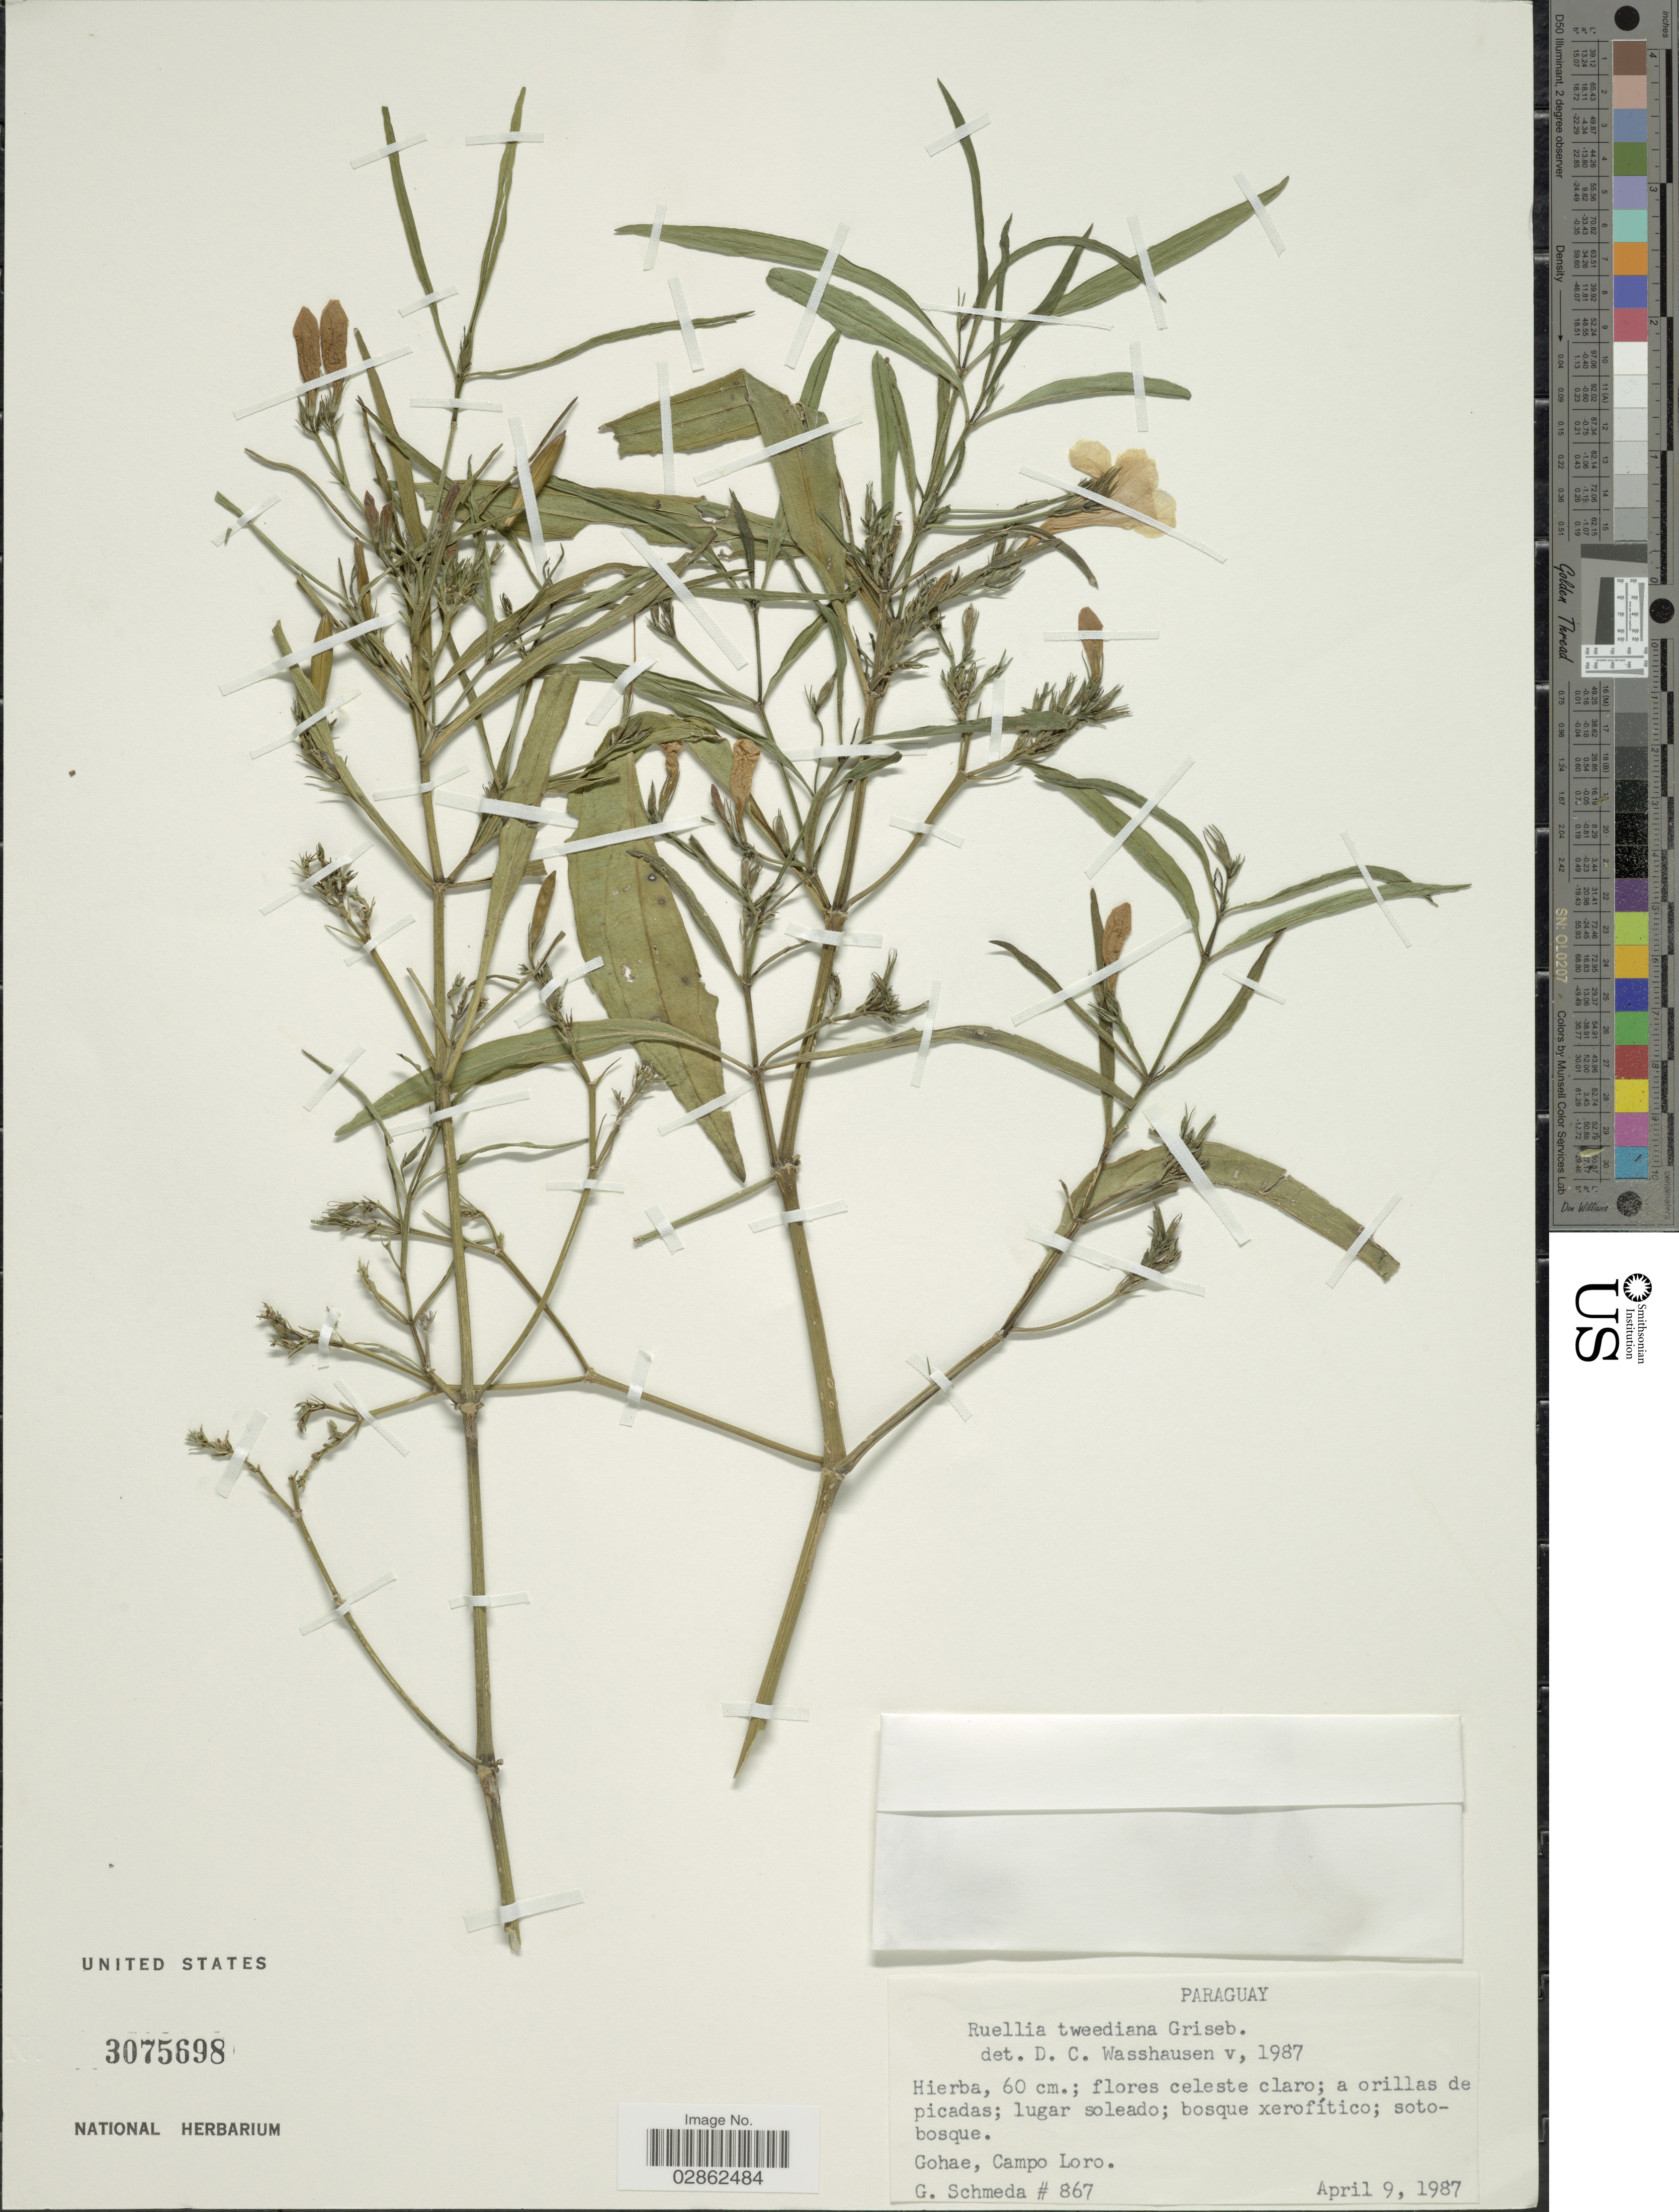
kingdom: Plantae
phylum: Tracheophyta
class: Magnoliopsida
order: Lamiales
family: Acanthaceae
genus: Ruellia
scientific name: Ruellia tweediana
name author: Griseb.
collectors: G. Schmeda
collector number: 867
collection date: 1987-04-09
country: Paraguay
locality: Gohae, Campo Loro.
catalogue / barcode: US 3075698